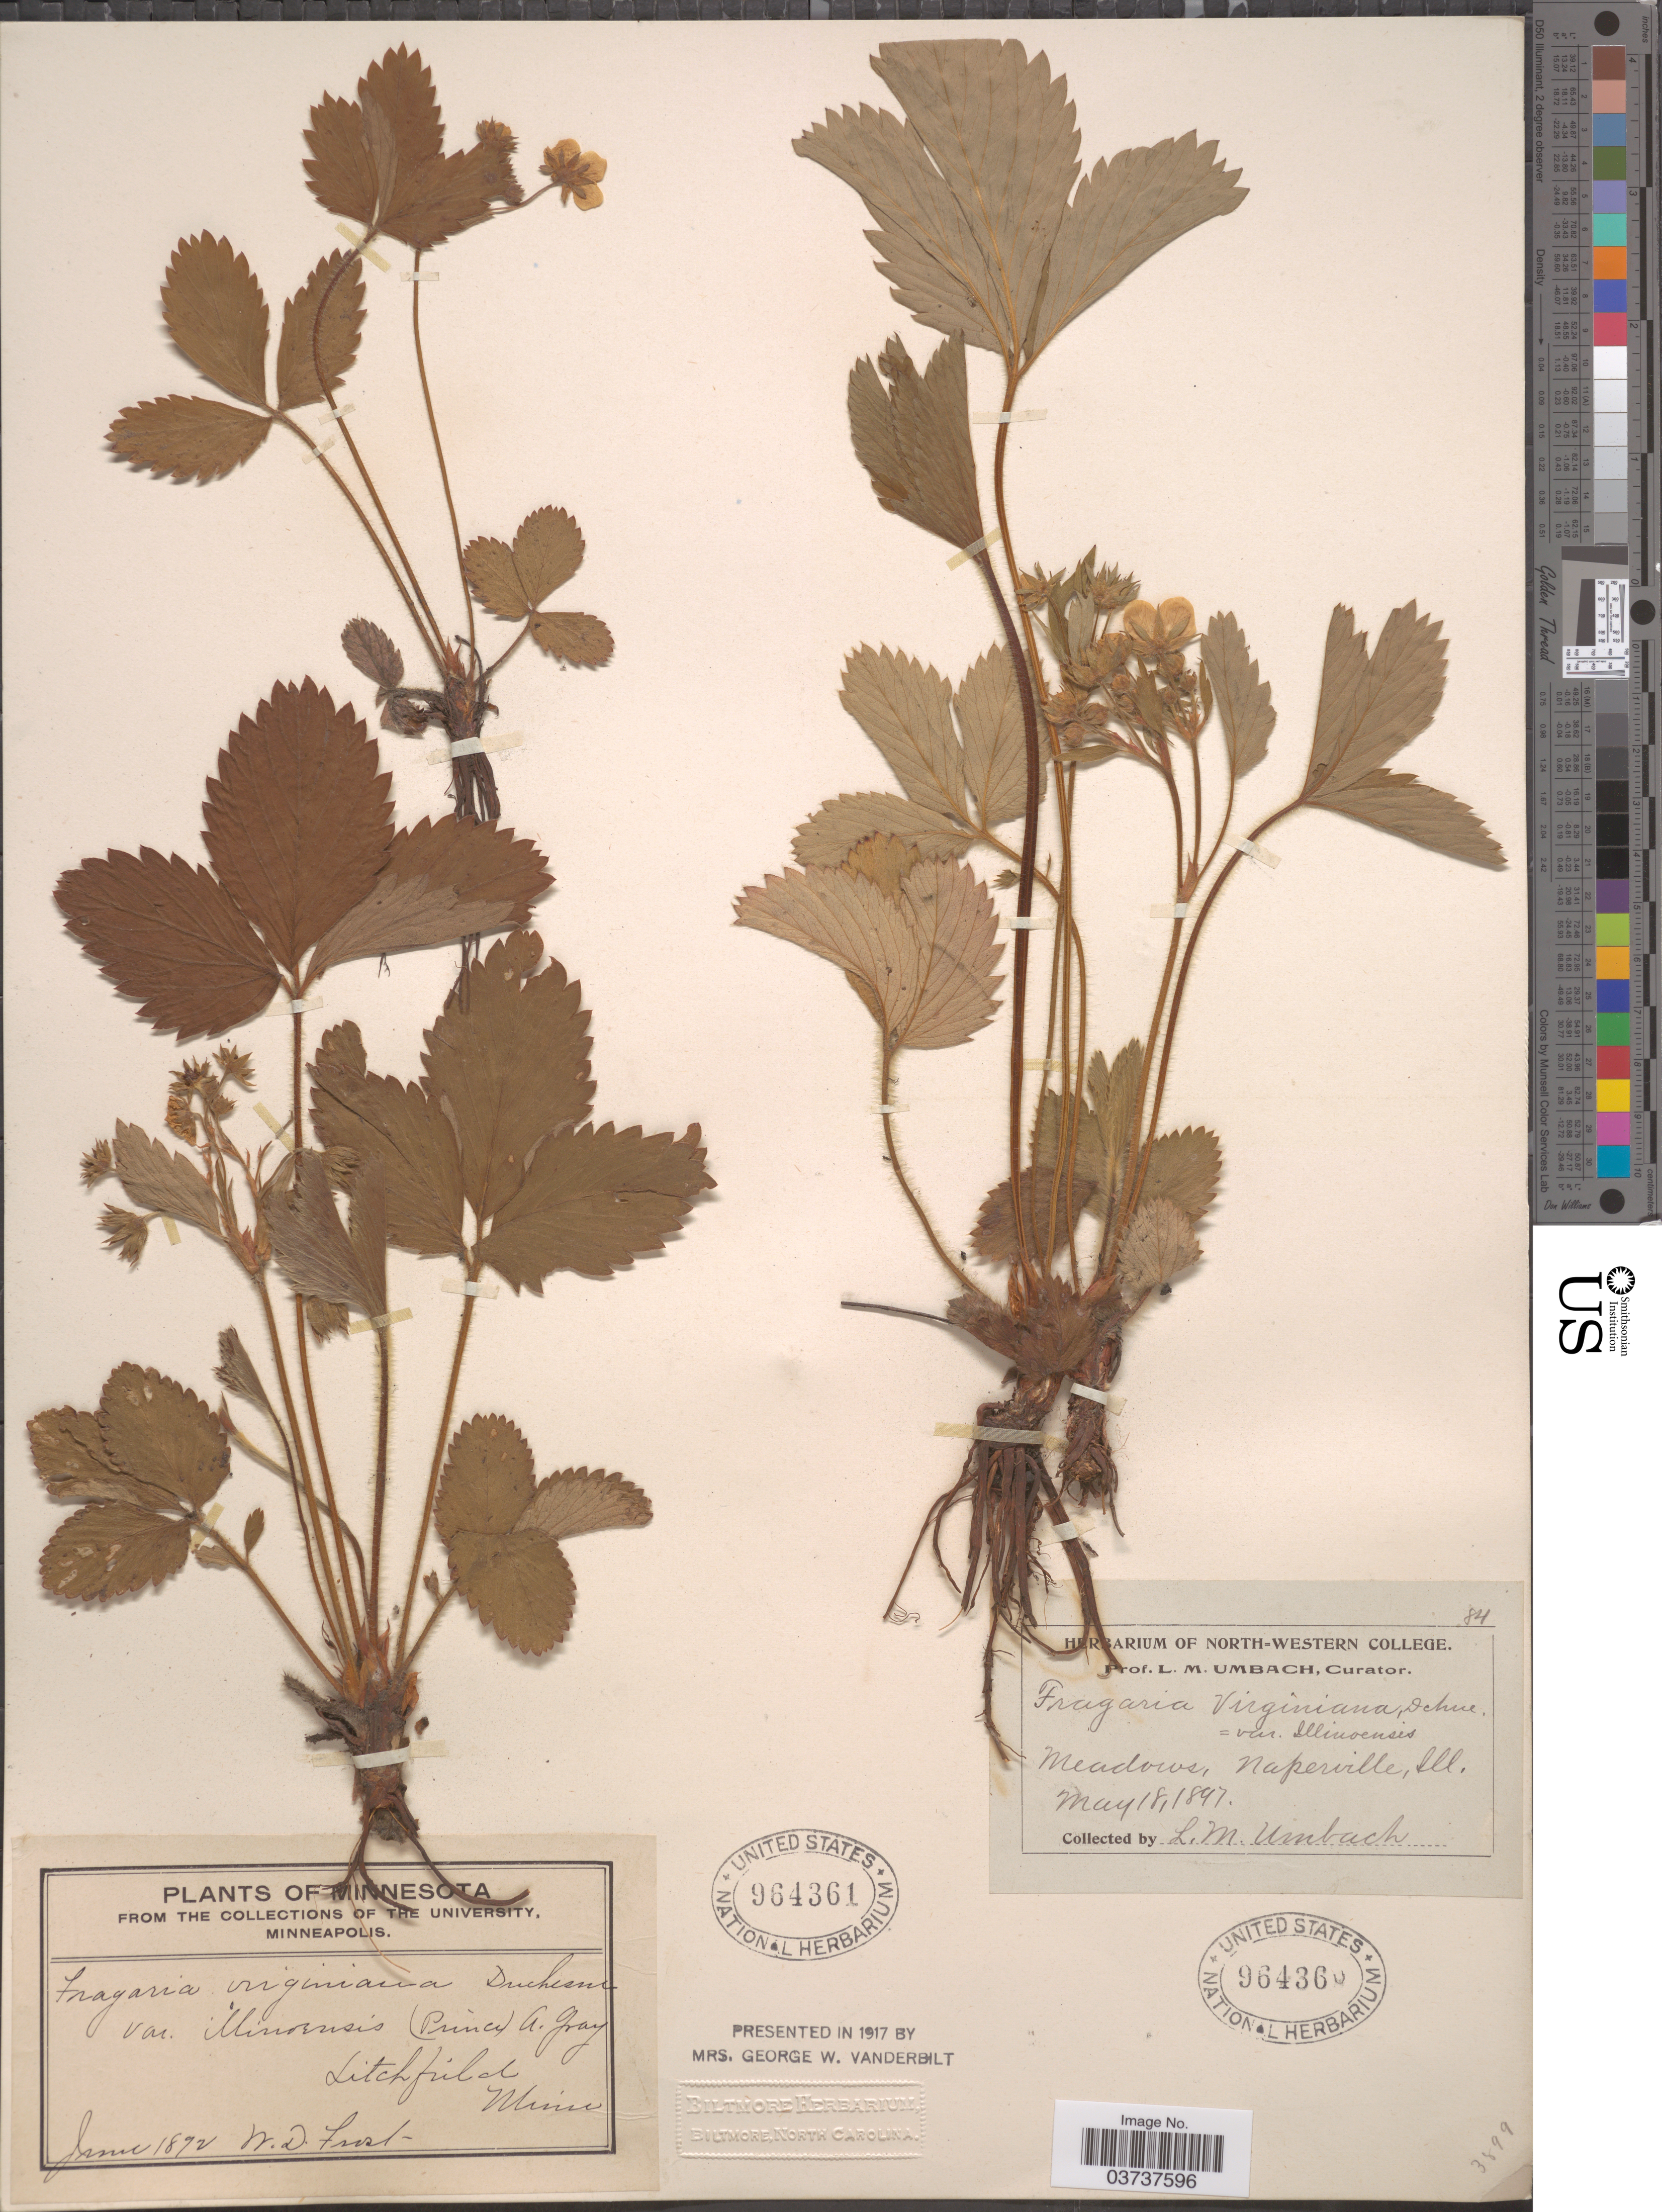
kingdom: Plantae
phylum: Tracheophyta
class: Magnoliopsida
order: Rosales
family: Rosaceae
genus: Fragaria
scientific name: Fragaria virginiana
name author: Mill.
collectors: L. M. Umbach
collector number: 84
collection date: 1897-05-18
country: United States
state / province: Illinois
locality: Meadows, Naperville.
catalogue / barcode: US 964360-2